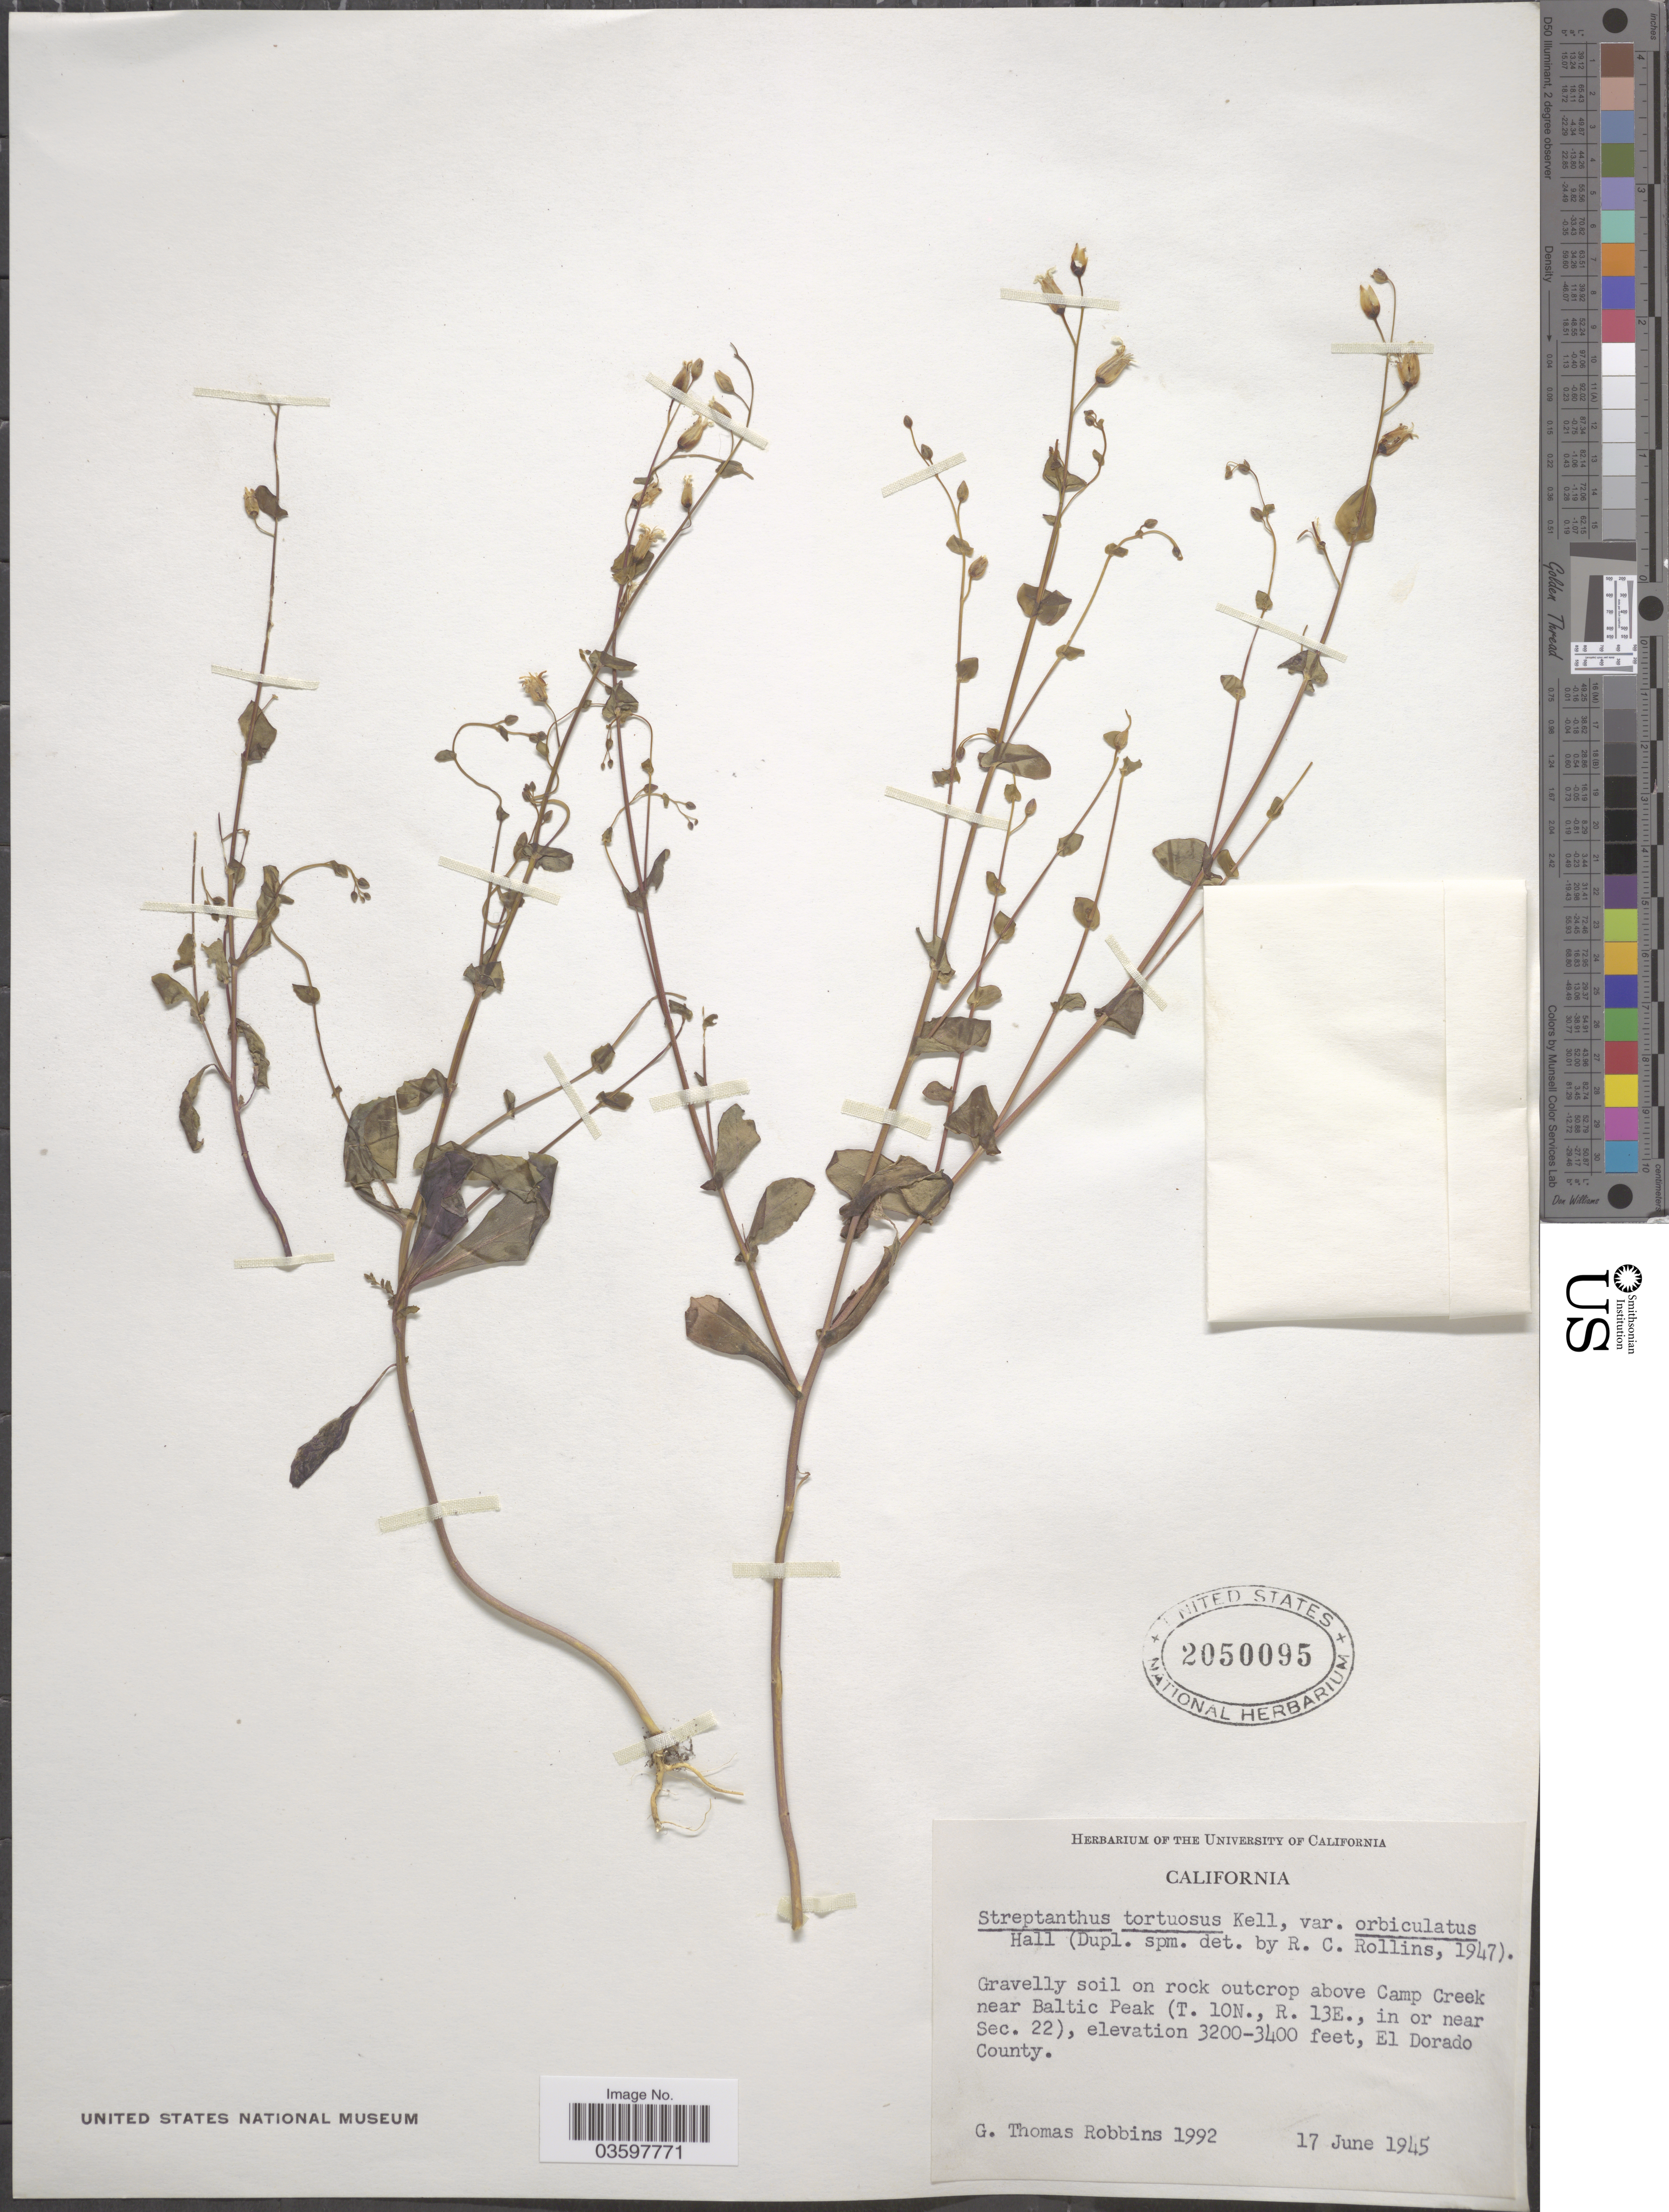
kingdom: Plantae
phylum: Tracheophyta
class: Magnoliopsida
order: Brassicales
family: Brassicaceae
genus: Streptanthus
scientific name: Streptanthus tortuosus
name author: Kellogg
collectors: G. T. Robbins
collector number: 1992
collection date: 1945-06-17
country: United States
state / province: California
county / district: El Dorado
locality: Above Camp Creek near Baltic Peak (T. 10N., R. 13E, in or near Sec. 22), El Dorado County.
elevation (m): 975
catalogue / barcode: US 2050095